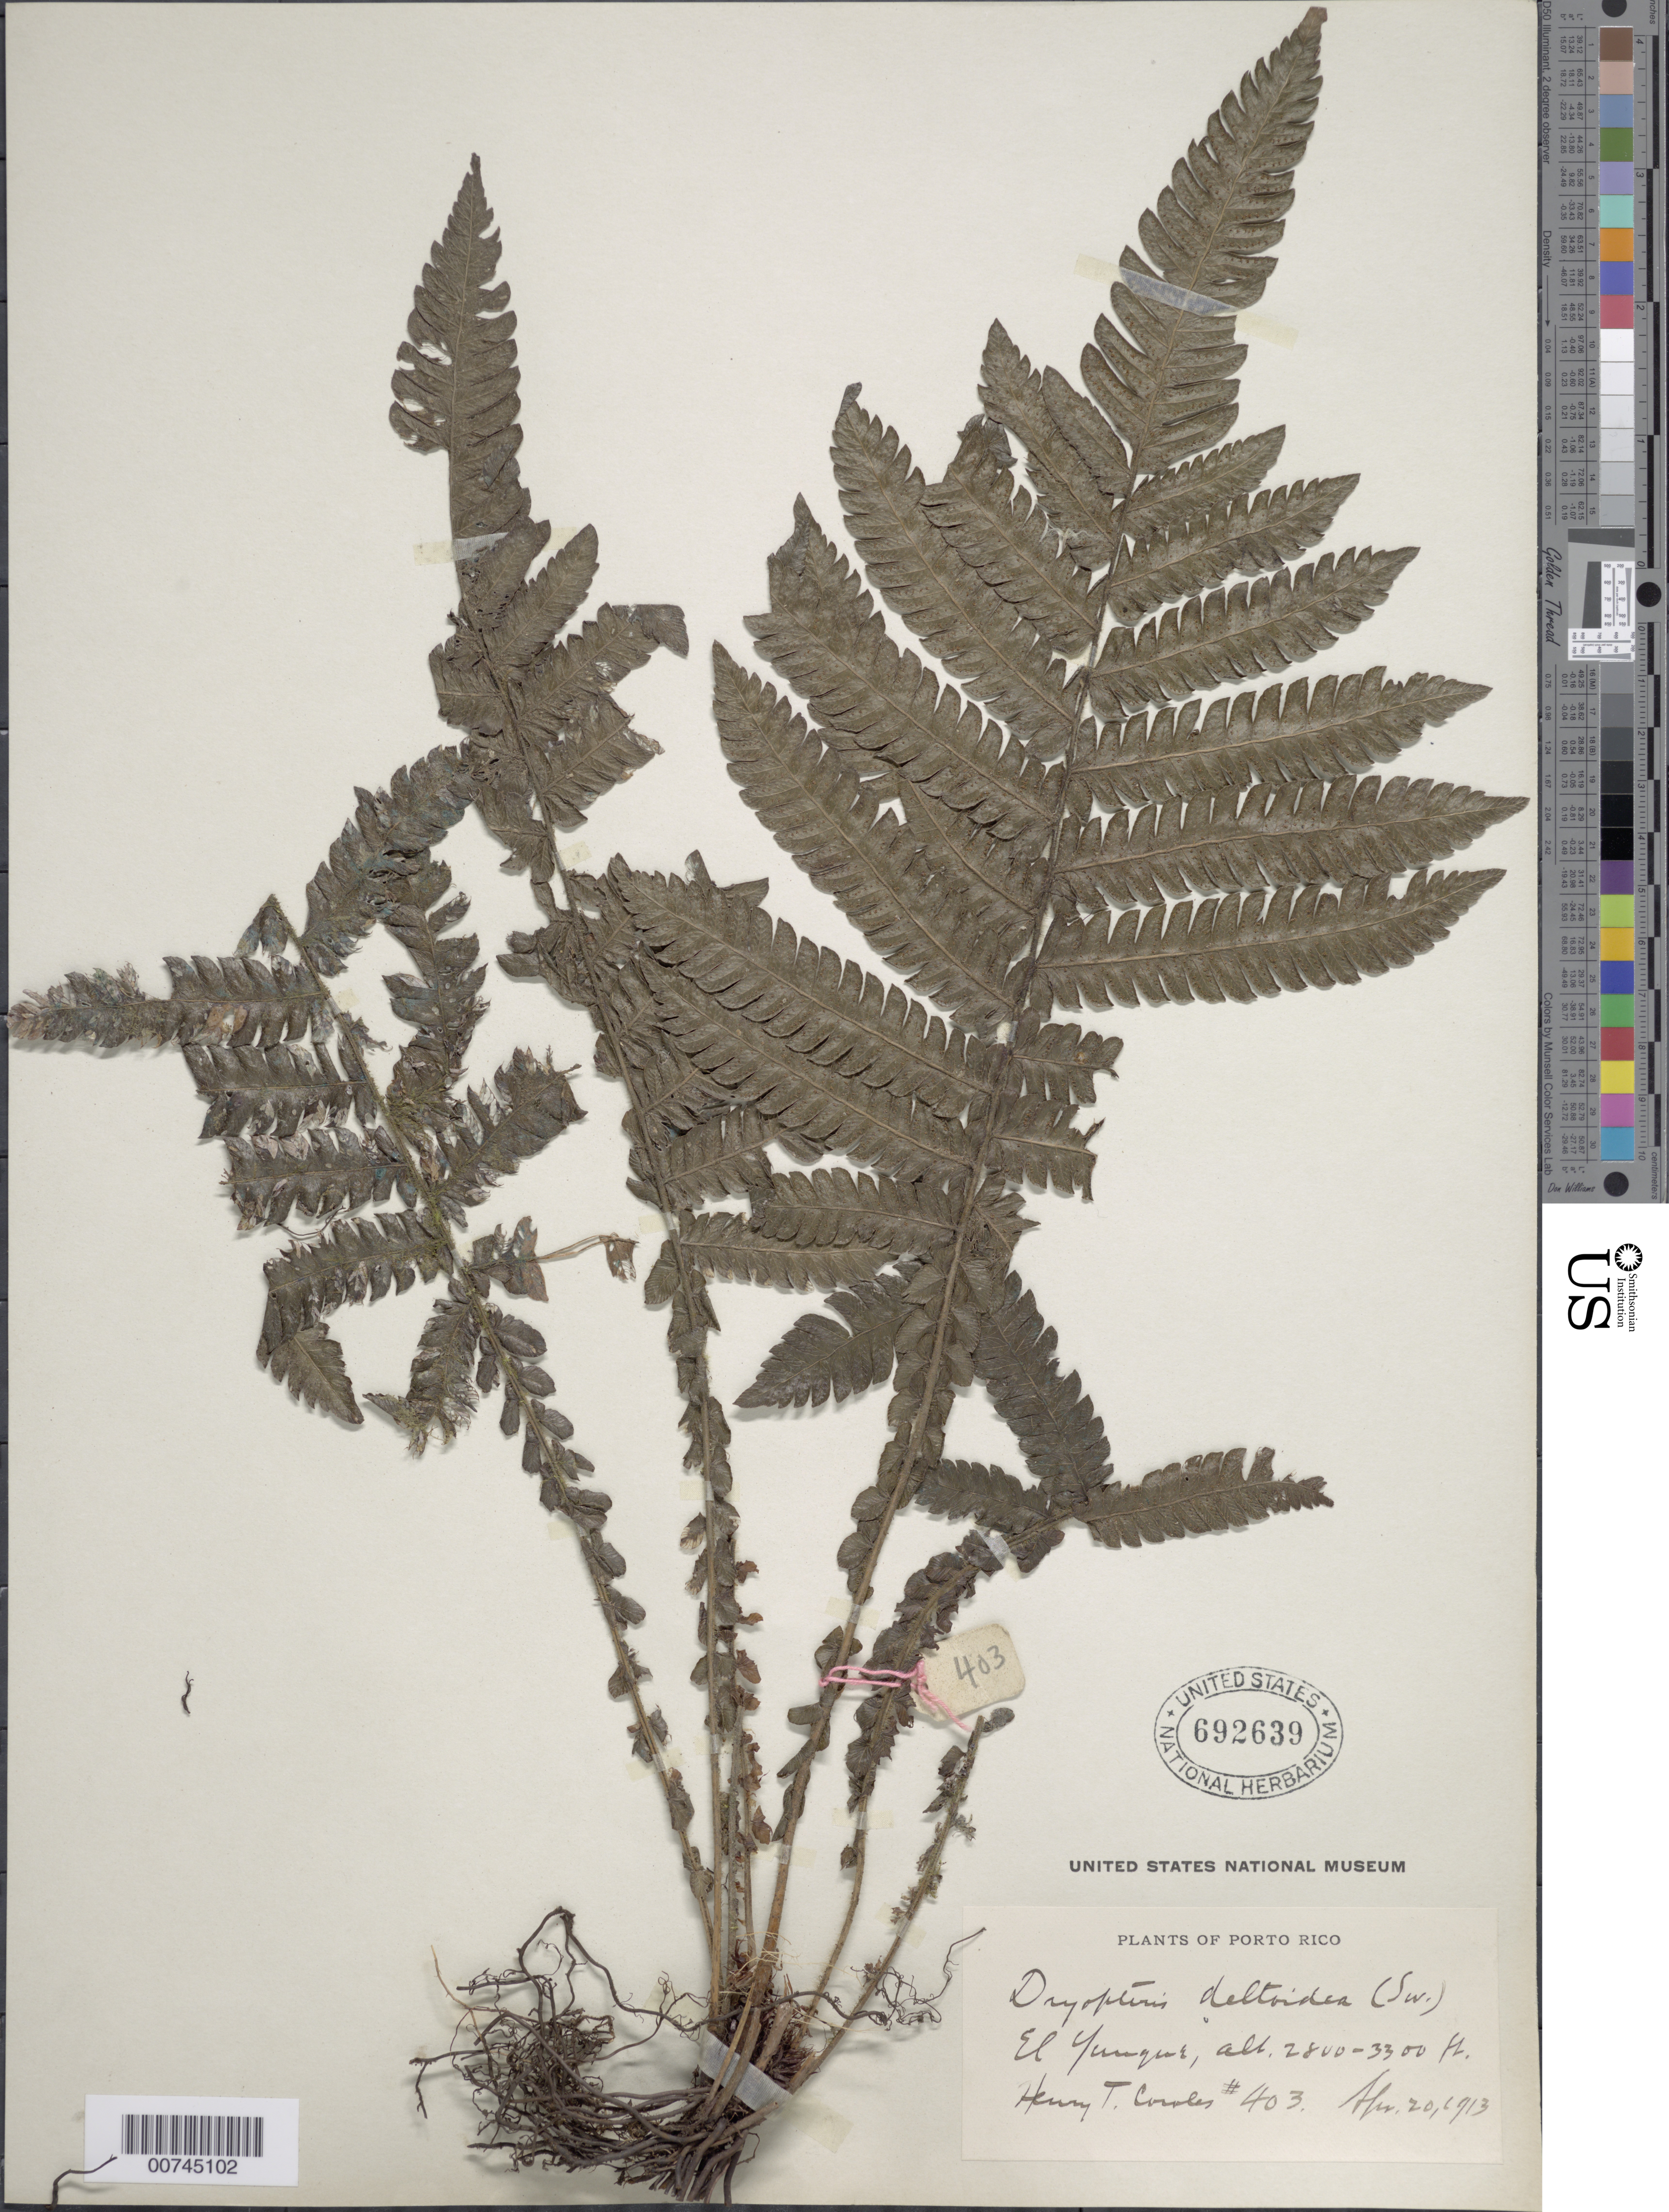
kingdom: Plantae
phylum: Tracheophyta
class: Polypodiopsida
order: Polypodiales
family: Thelypteridaceae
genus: Steiropteris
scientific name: Steiropteris deltoidea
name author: (Sw.) Pic. Serm.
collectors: H. Coroles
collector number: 403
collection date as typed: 20 Apr 1913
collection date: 1913-04-20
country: Puerto Rico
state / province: Río Grande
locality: El Yunque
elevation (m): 853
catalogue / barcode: US 692639